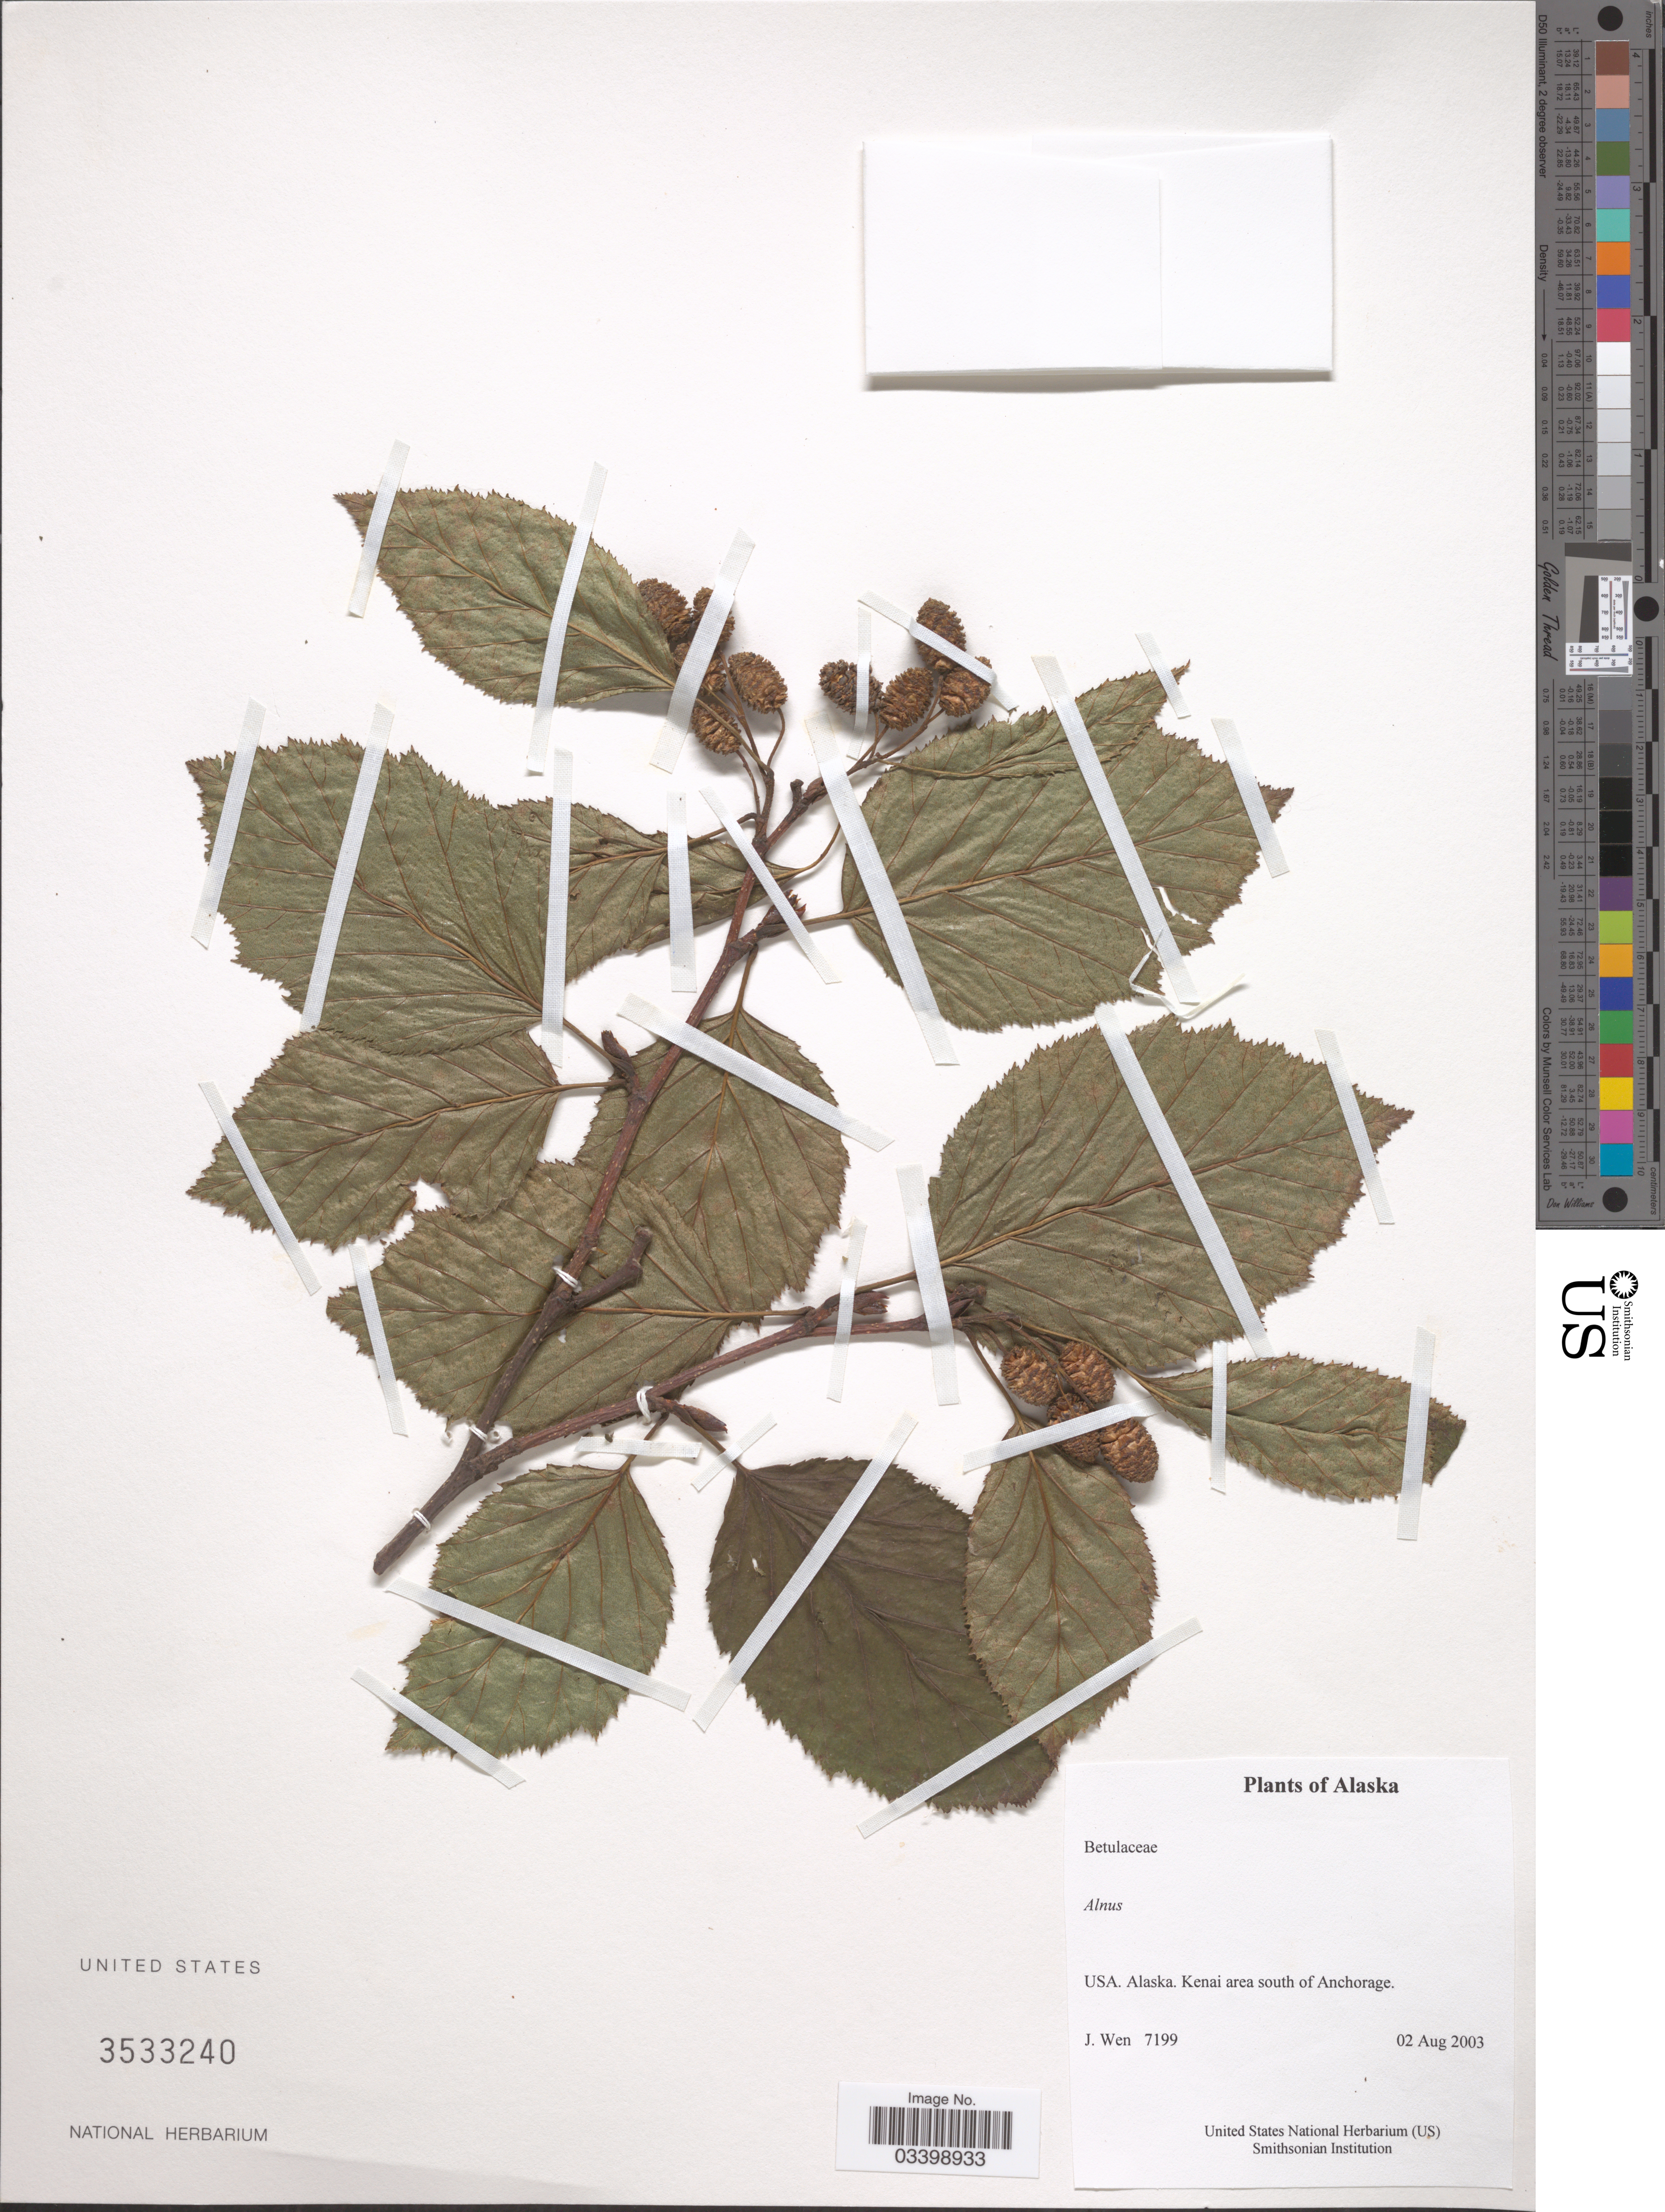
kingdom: Plantae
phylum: Tracheophyta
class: Magnoliopsida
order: Fagales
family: Betulaceae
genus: Alnus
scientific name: Alnus sp.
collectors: J. Wen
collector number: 7199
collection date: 2003-08-02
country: United States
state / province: Alaska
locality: Kenai area south of Anchorage.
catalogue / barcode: US 3533240